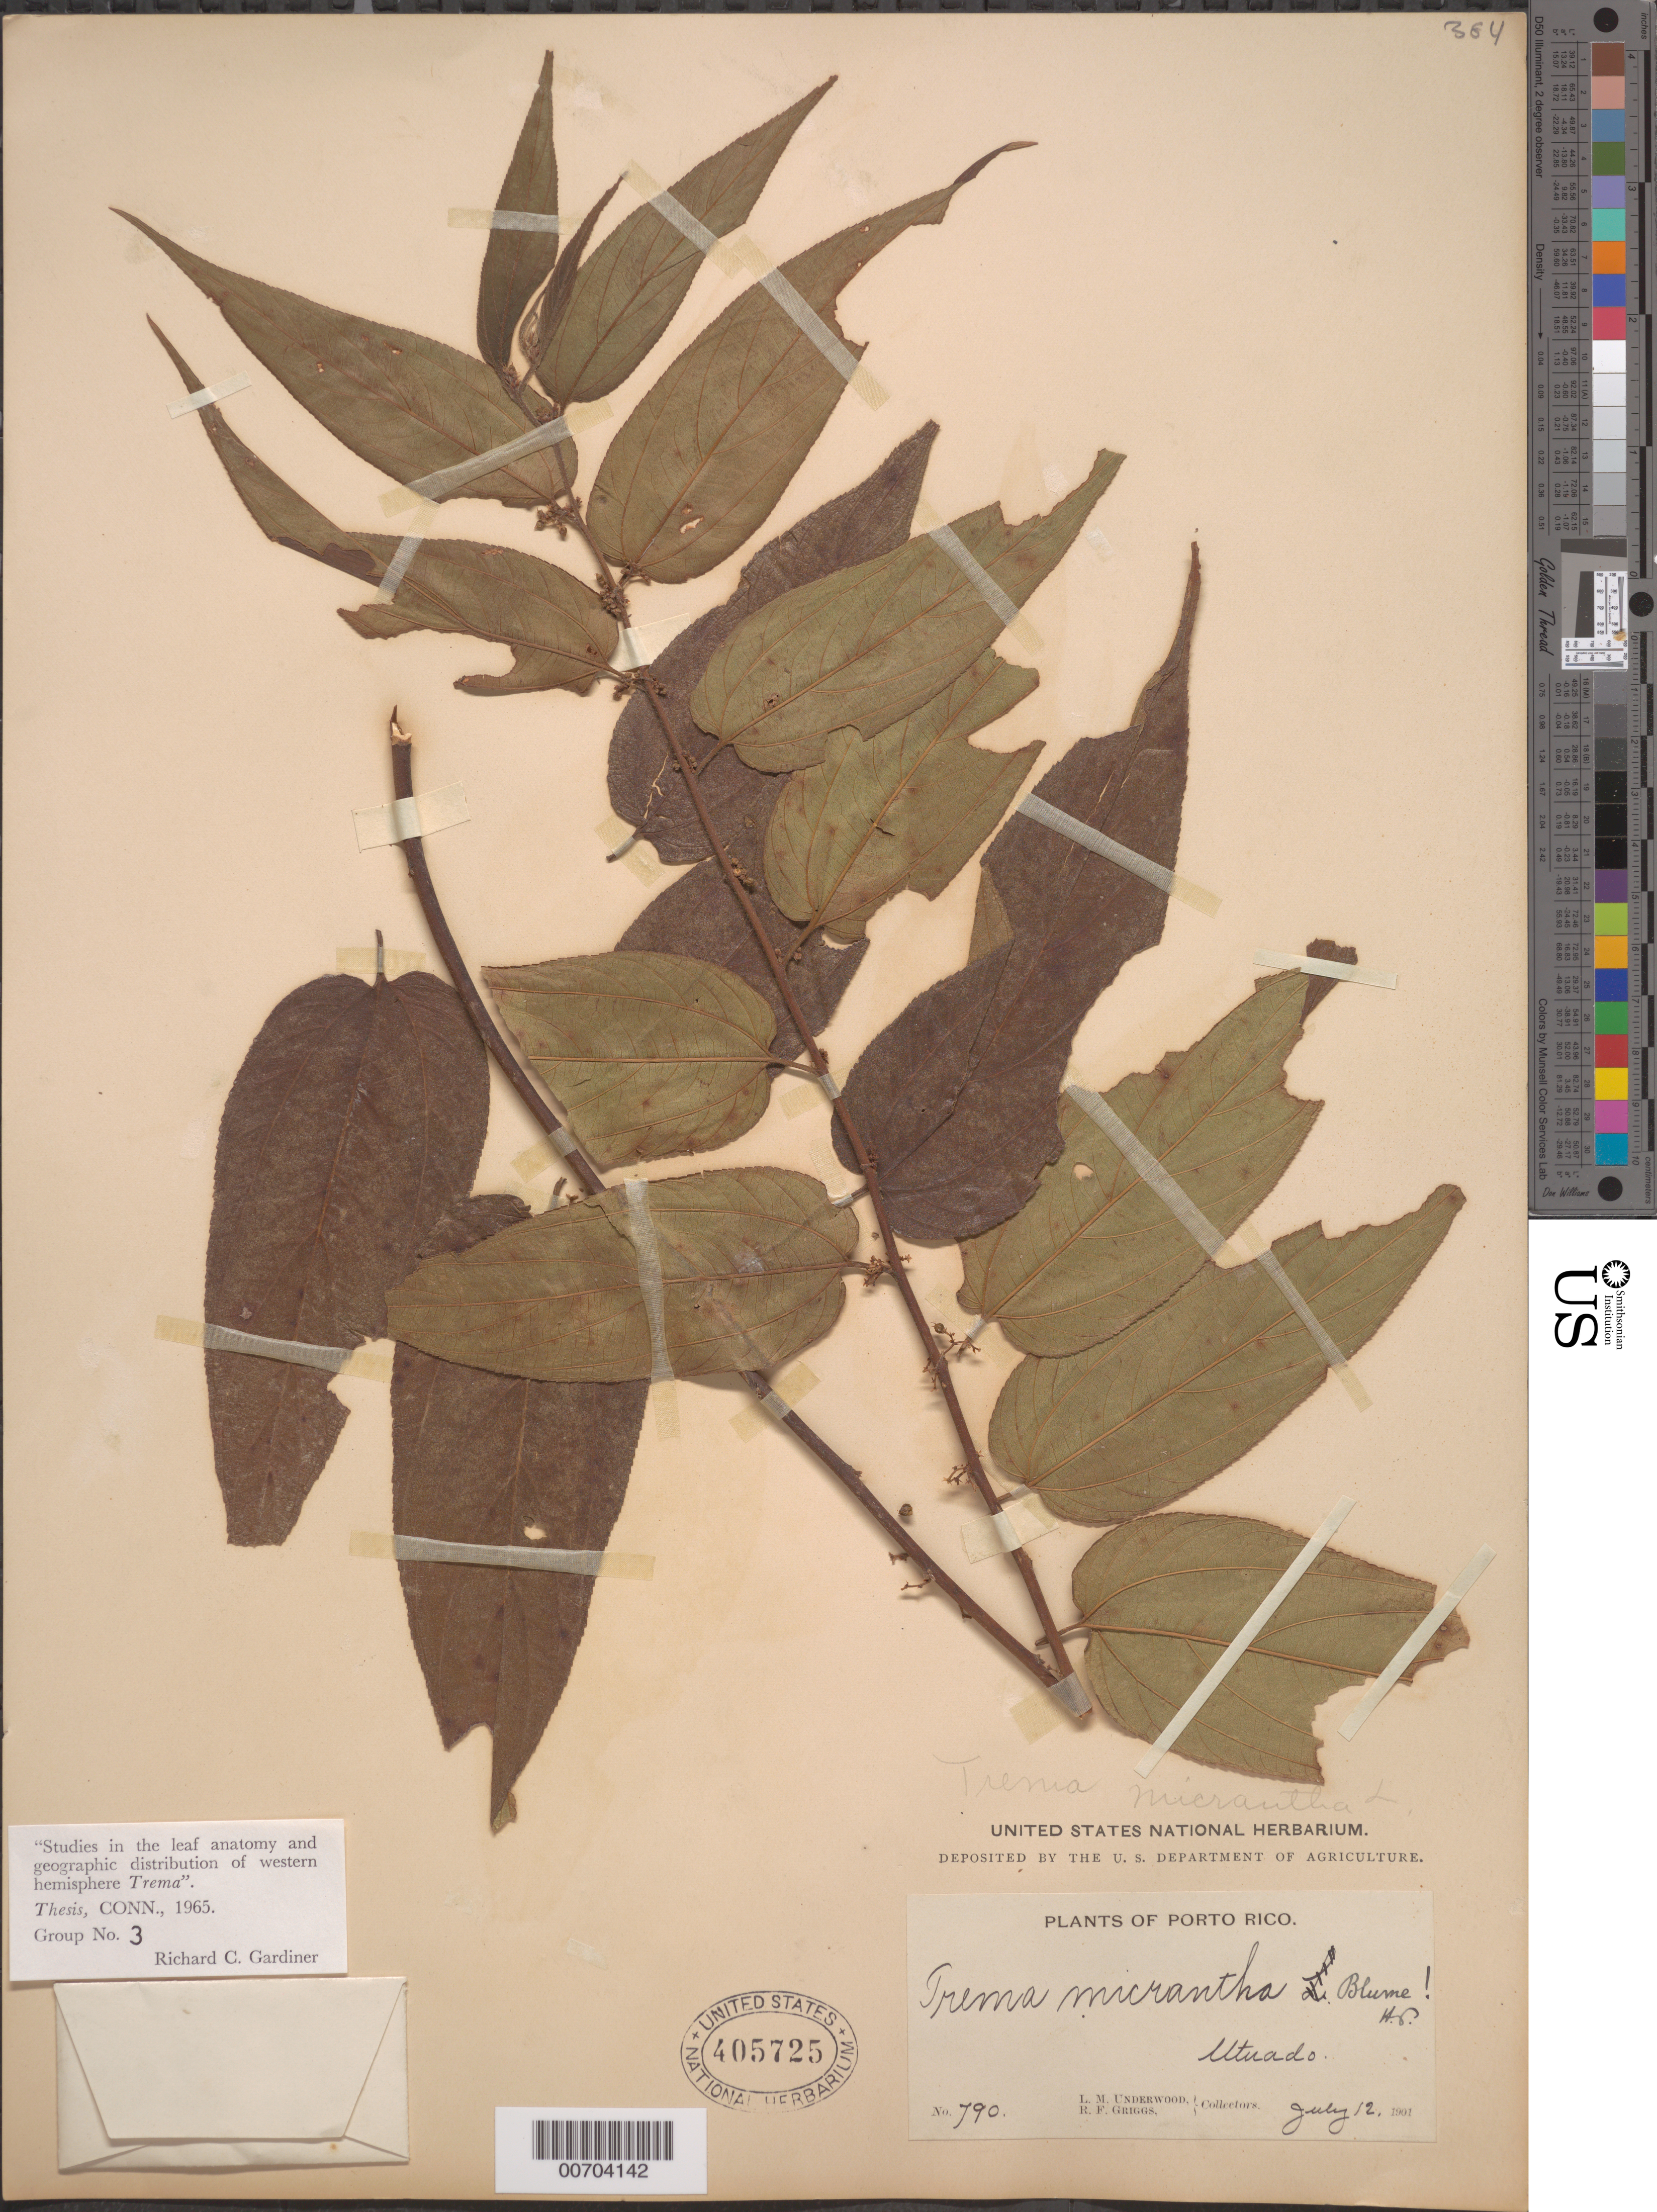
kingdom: Plantae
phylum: Tracheophyta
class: Magnoliopsida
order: Rosales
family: Cannabaceae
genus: Trema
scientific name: Trema micranthum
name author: (L.) Blume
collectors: L. M. Underwood & R. F. Griggs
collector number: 790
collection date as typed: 12 Jul 1901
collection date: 1901-07-12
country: Puerto Rico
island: Greater Antilles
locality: Utuado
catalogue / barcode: US 405725